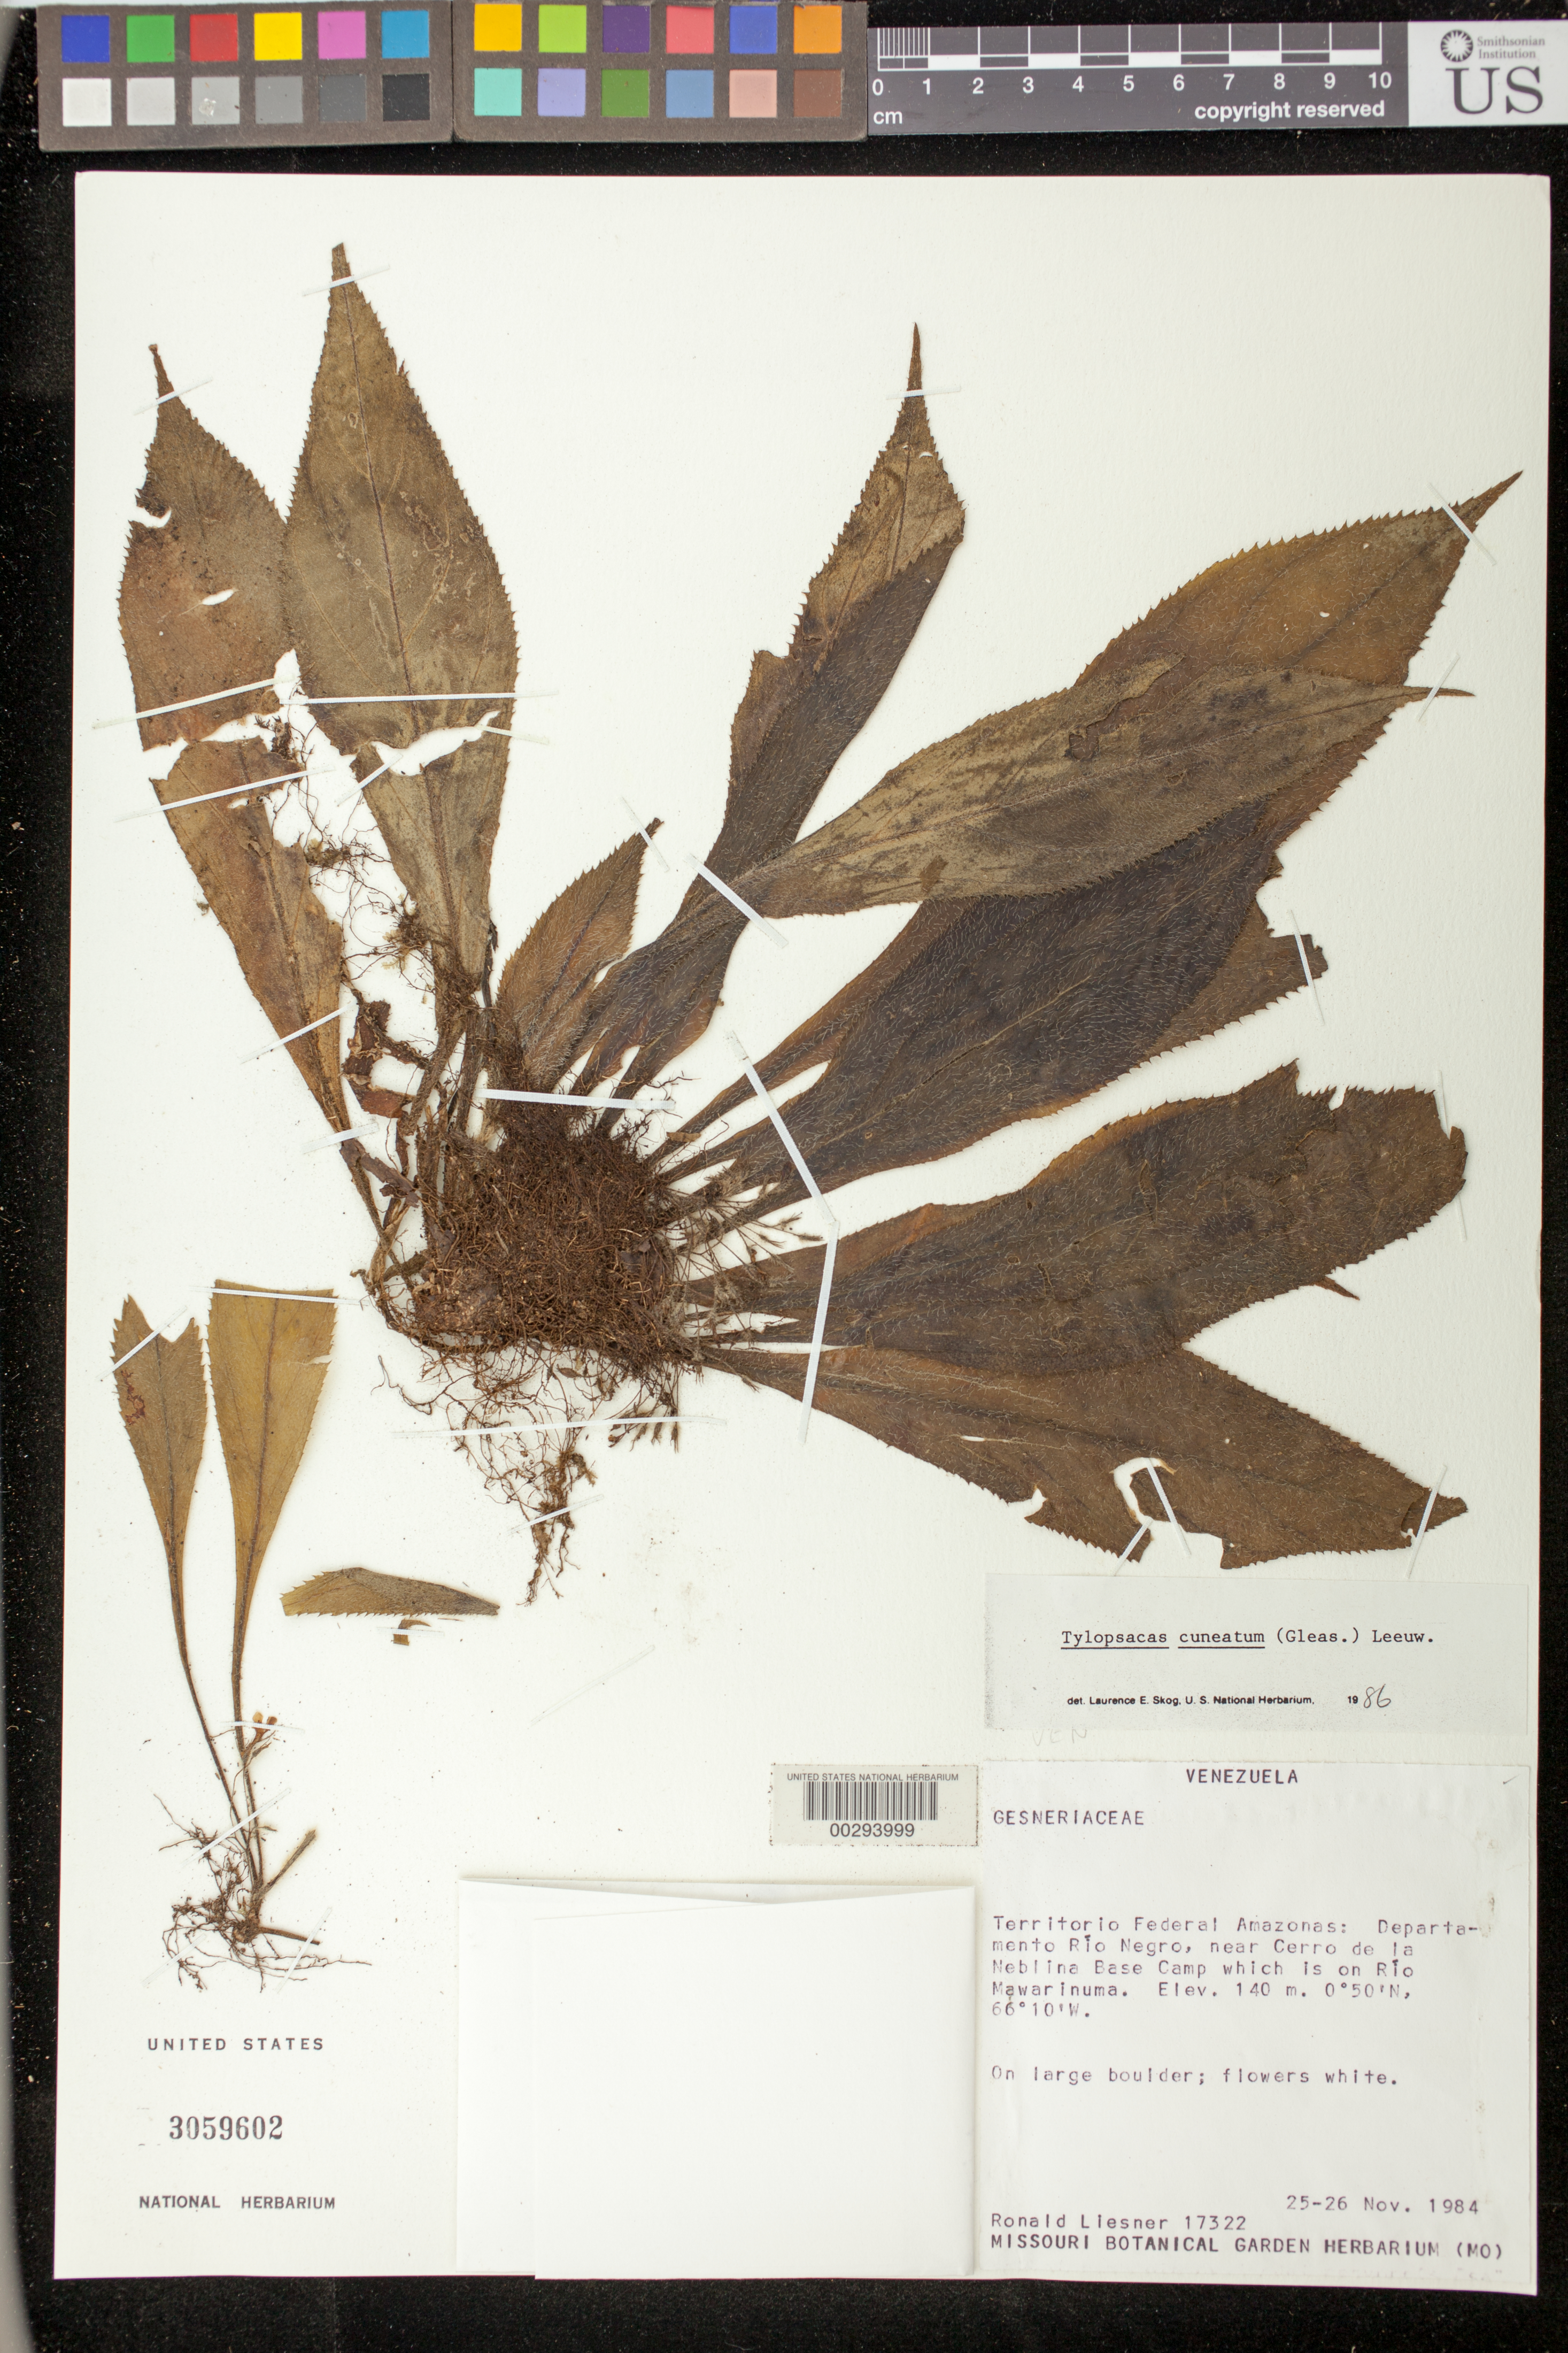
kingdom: Plantae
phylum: Tracheophyta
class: Magnoliopsida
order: Lamiales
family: Gesneriaceae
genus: Tylopsacas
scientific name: Tylopsacas cuneata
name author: (Gleason) Leeuwenb.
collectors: R. L. Liesner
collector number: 17322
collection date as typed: Nov 1984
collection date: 1984-11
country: Venezuela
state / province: Amazonas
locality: Rio Negro Dept., near Cerro de La Neblina base camp which is on Rio Mawarinuma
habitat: On large boulder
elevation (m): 140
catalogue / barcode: US 3059602